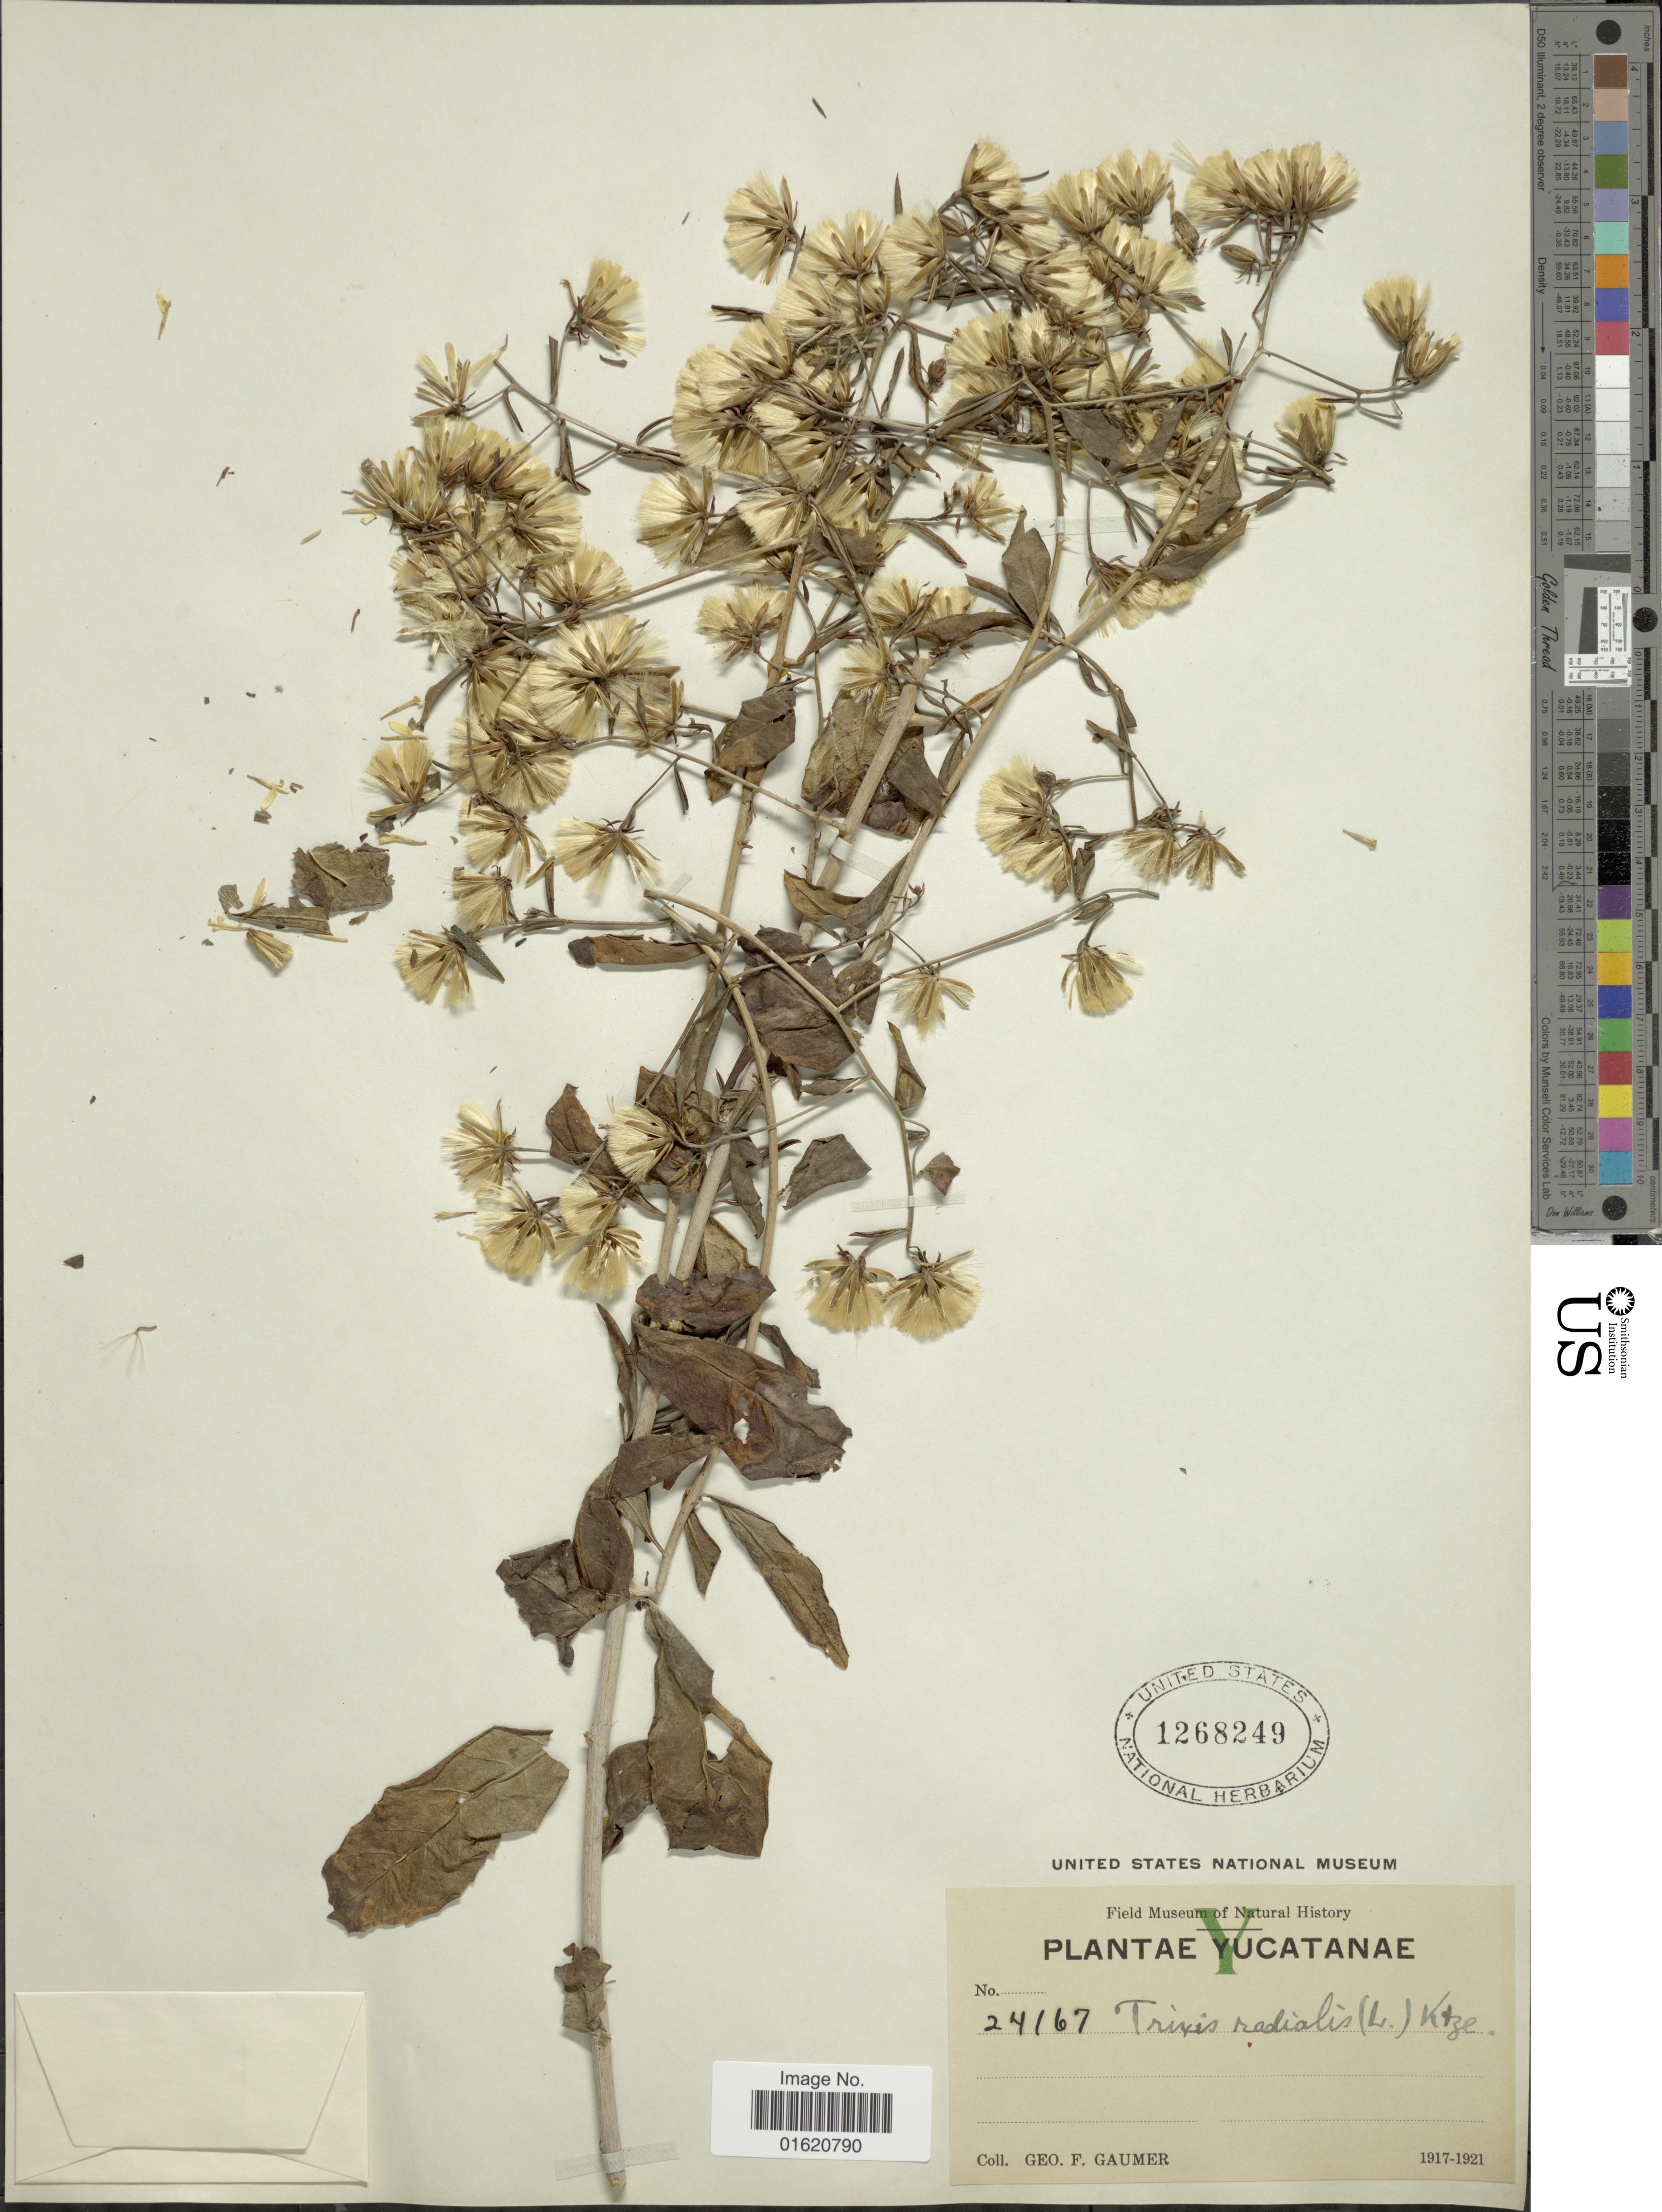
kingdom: Plantae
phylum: Tracheophyta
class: Magnoliopsida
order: Asterales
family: Asteraceae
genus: Trixis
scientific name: Trixis inula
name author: Crantz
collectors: G. F. Gaumer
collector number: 24167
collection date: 1917/1921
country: Mexico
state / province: Yucatán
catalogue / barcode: US 1268249